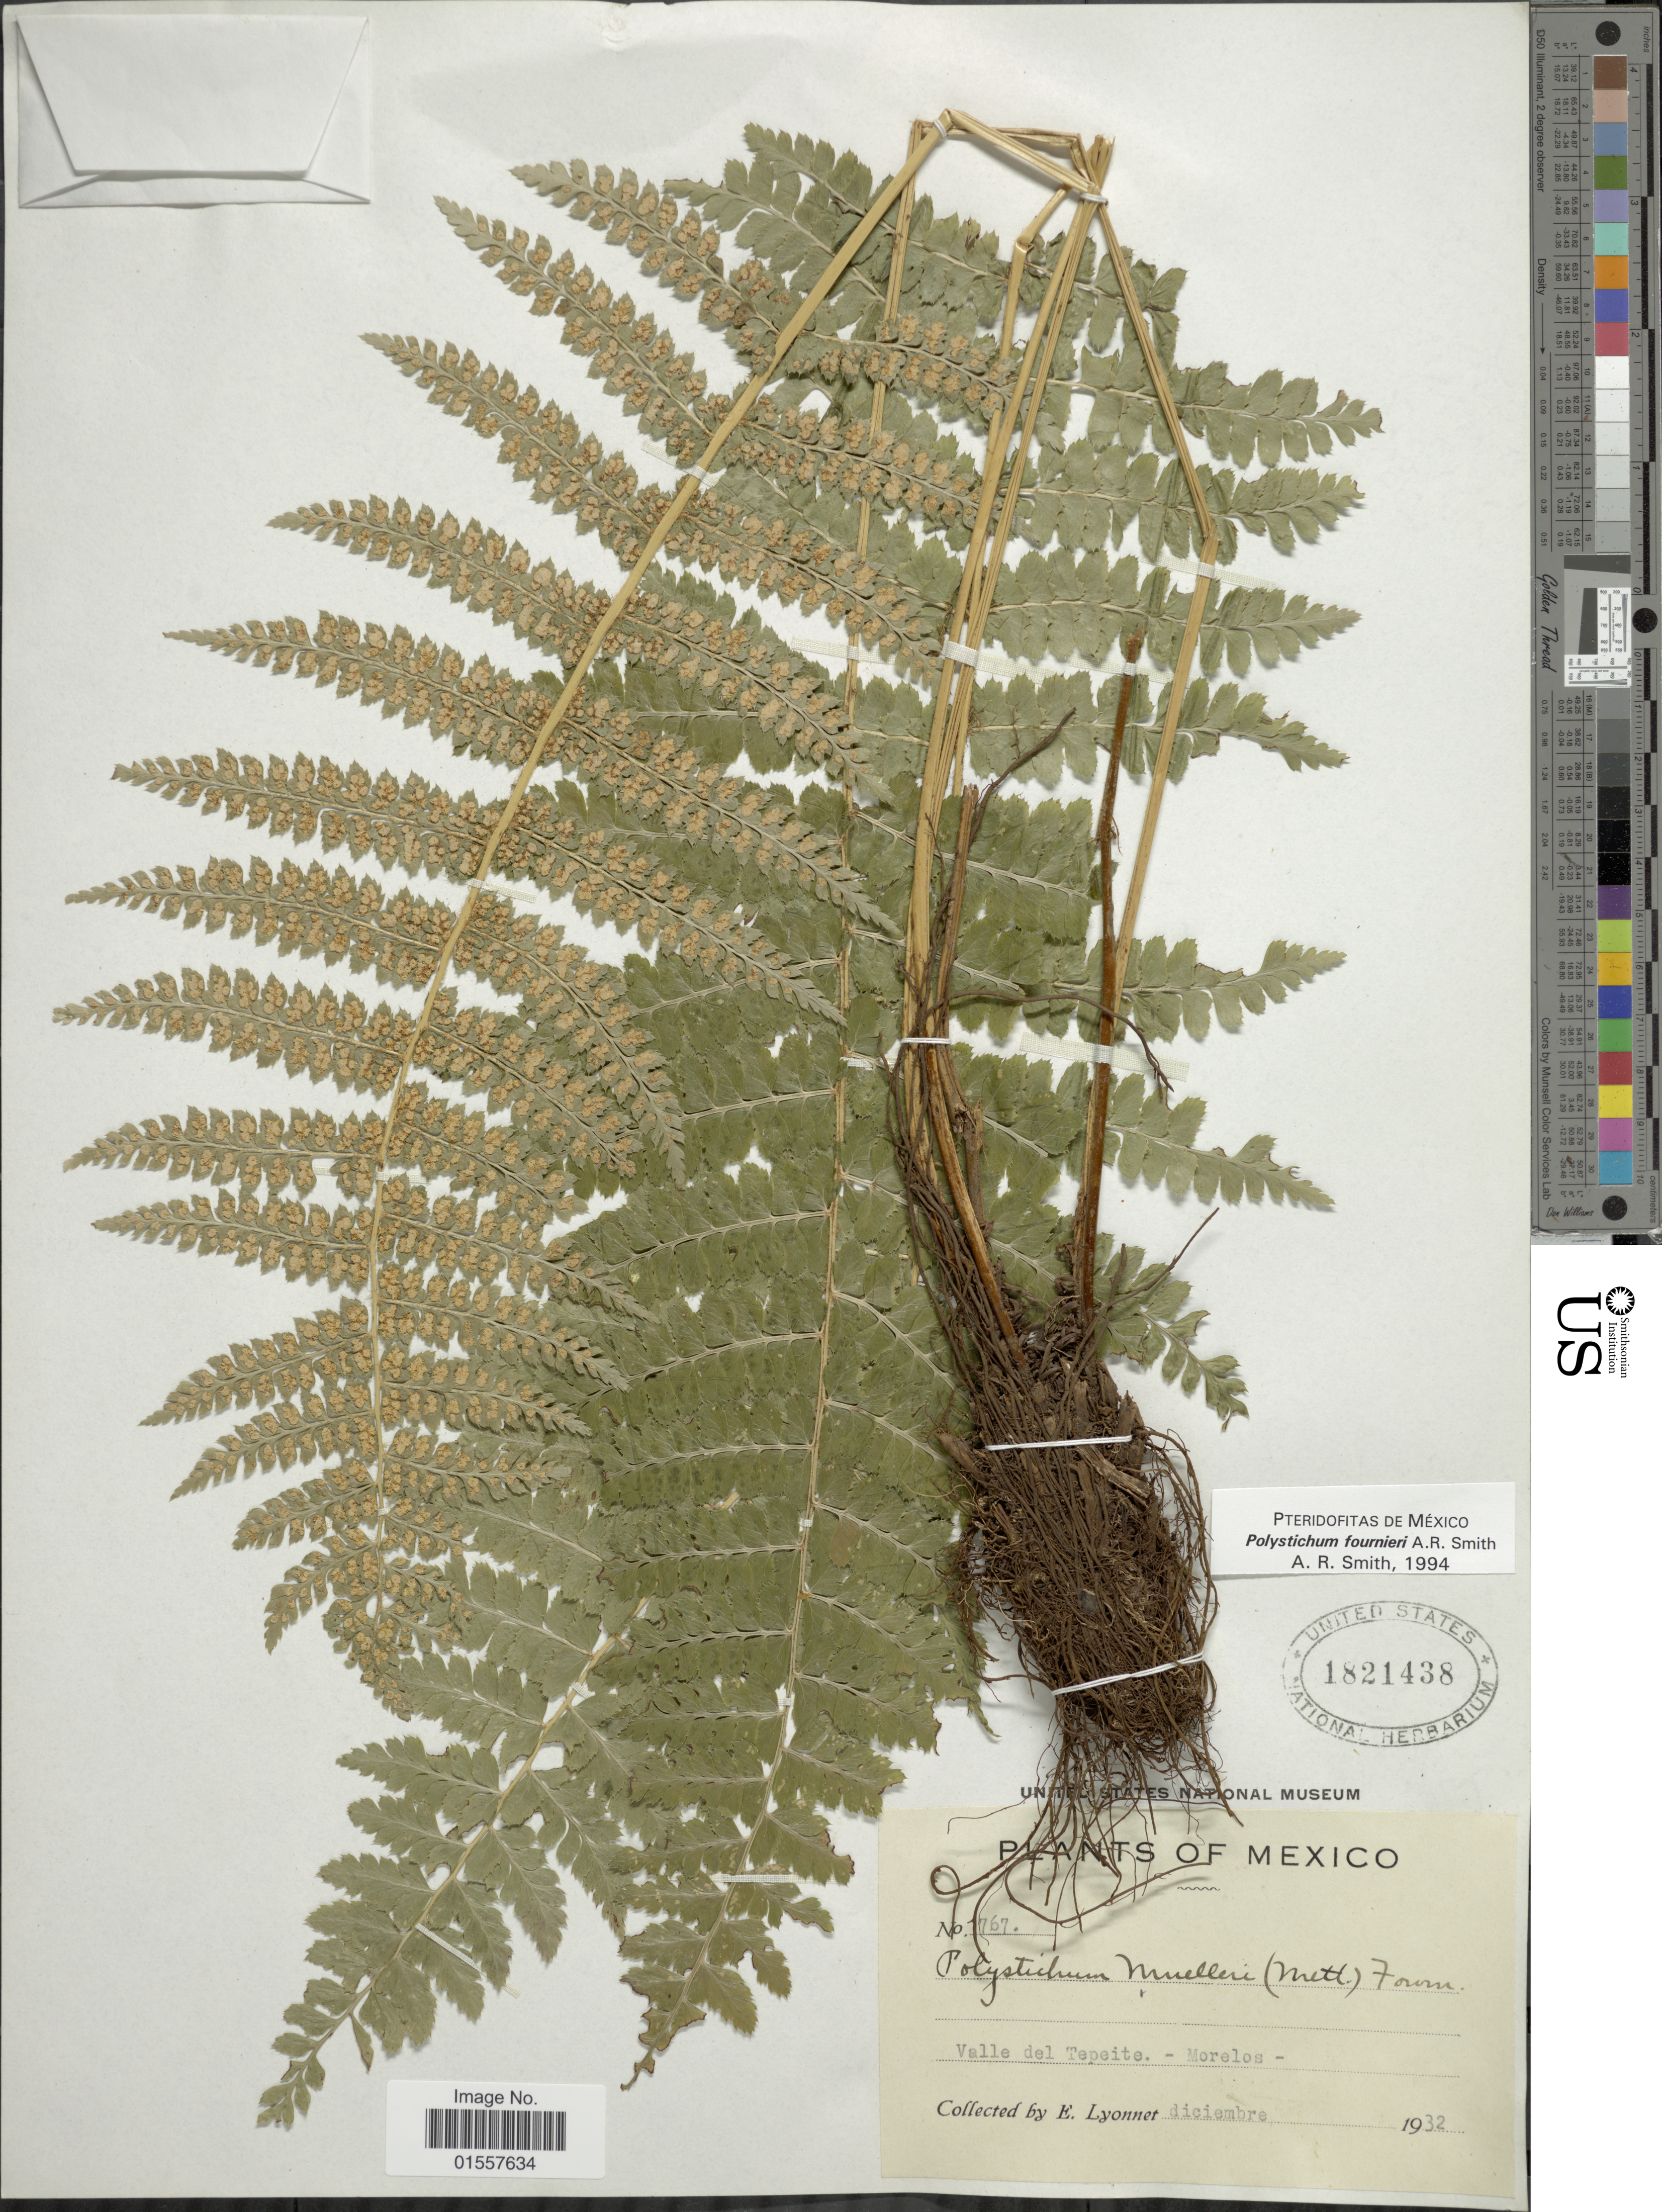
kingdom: Plantae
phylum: Tracheophyta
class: Polypodiopsida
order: Polypodiales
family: Dryopteridaceae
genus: Polystichum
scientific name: Polystichum fournieri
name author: A.R. Sm.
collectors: E. Lyonnet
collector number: !767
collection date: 1932-12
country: Mexico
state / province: Morelos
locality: Valle del Tepeite, Morelos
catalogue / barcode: US 1821438